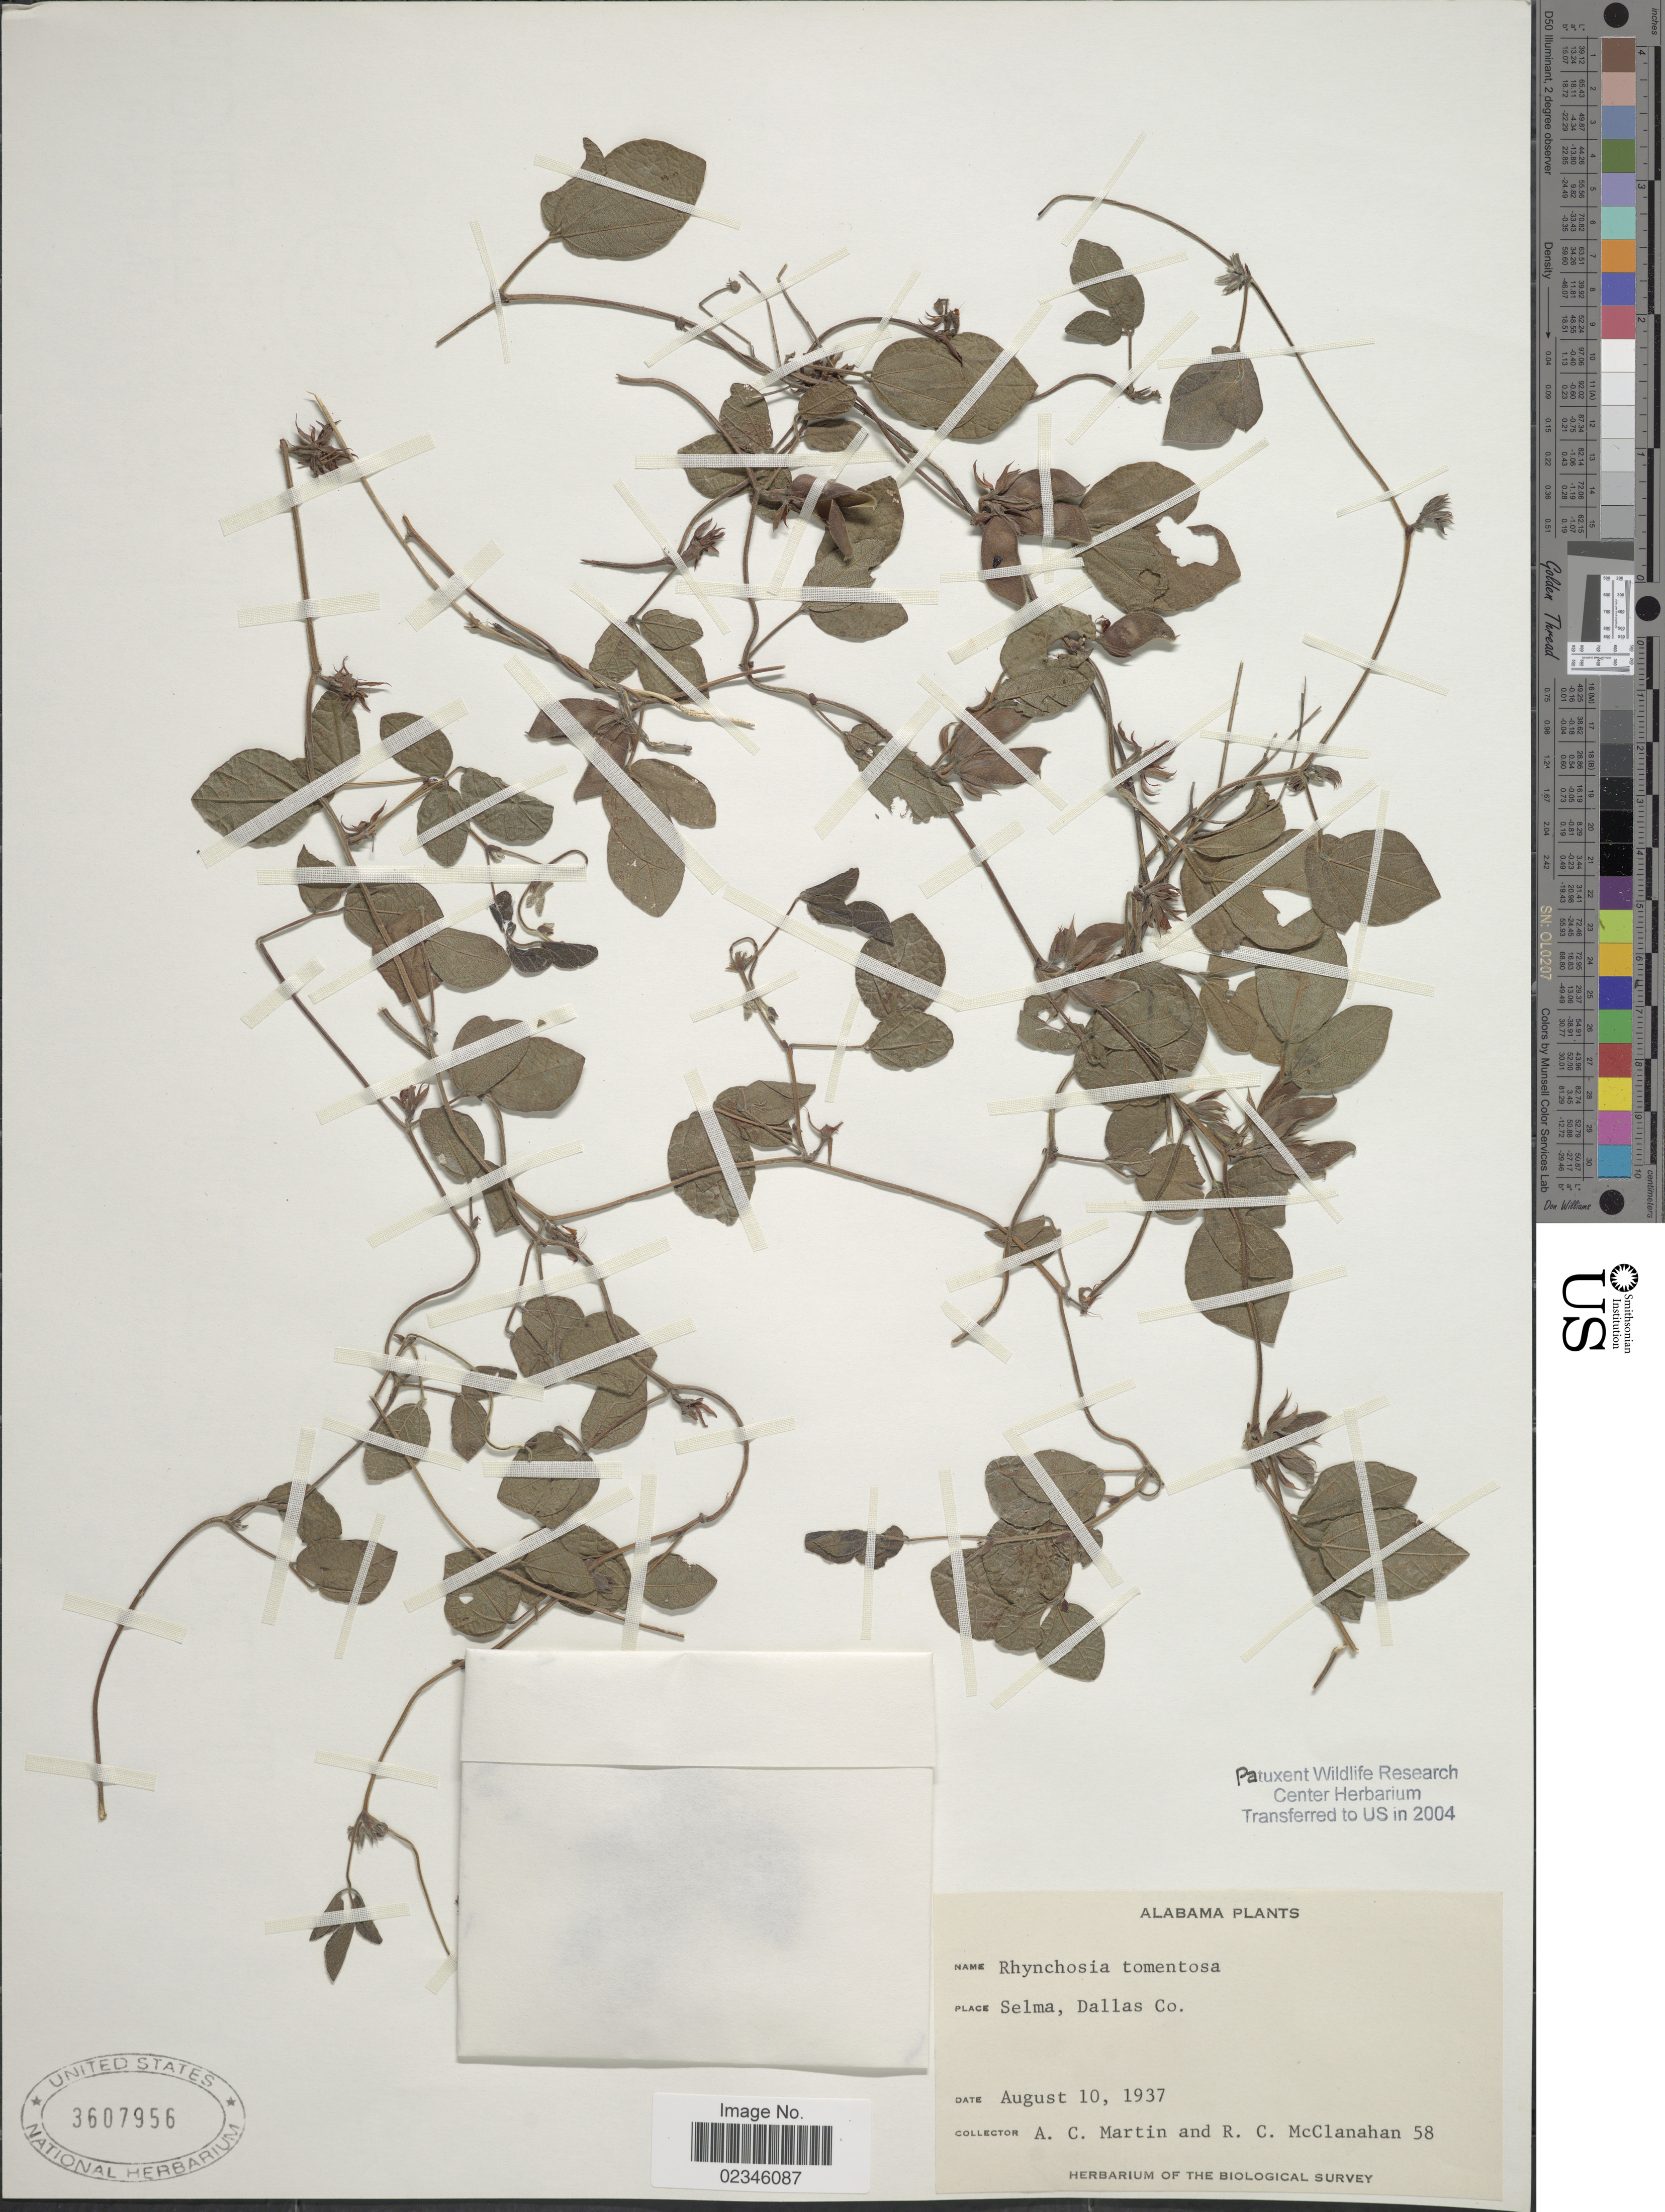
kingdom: Plantae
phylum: Tracheophyta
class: Magnoliopsida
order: Fabales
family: Fabaceae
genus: Rhynchosia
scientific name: Rhynchosia tomentosa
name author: (L.) Hook. & Arn.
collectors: A. C. Martin & R. McClanahan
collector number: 58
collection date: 1937-08-10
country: United States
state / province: Alabama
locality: Selma, Dallas Co.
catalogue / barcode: US 3607956